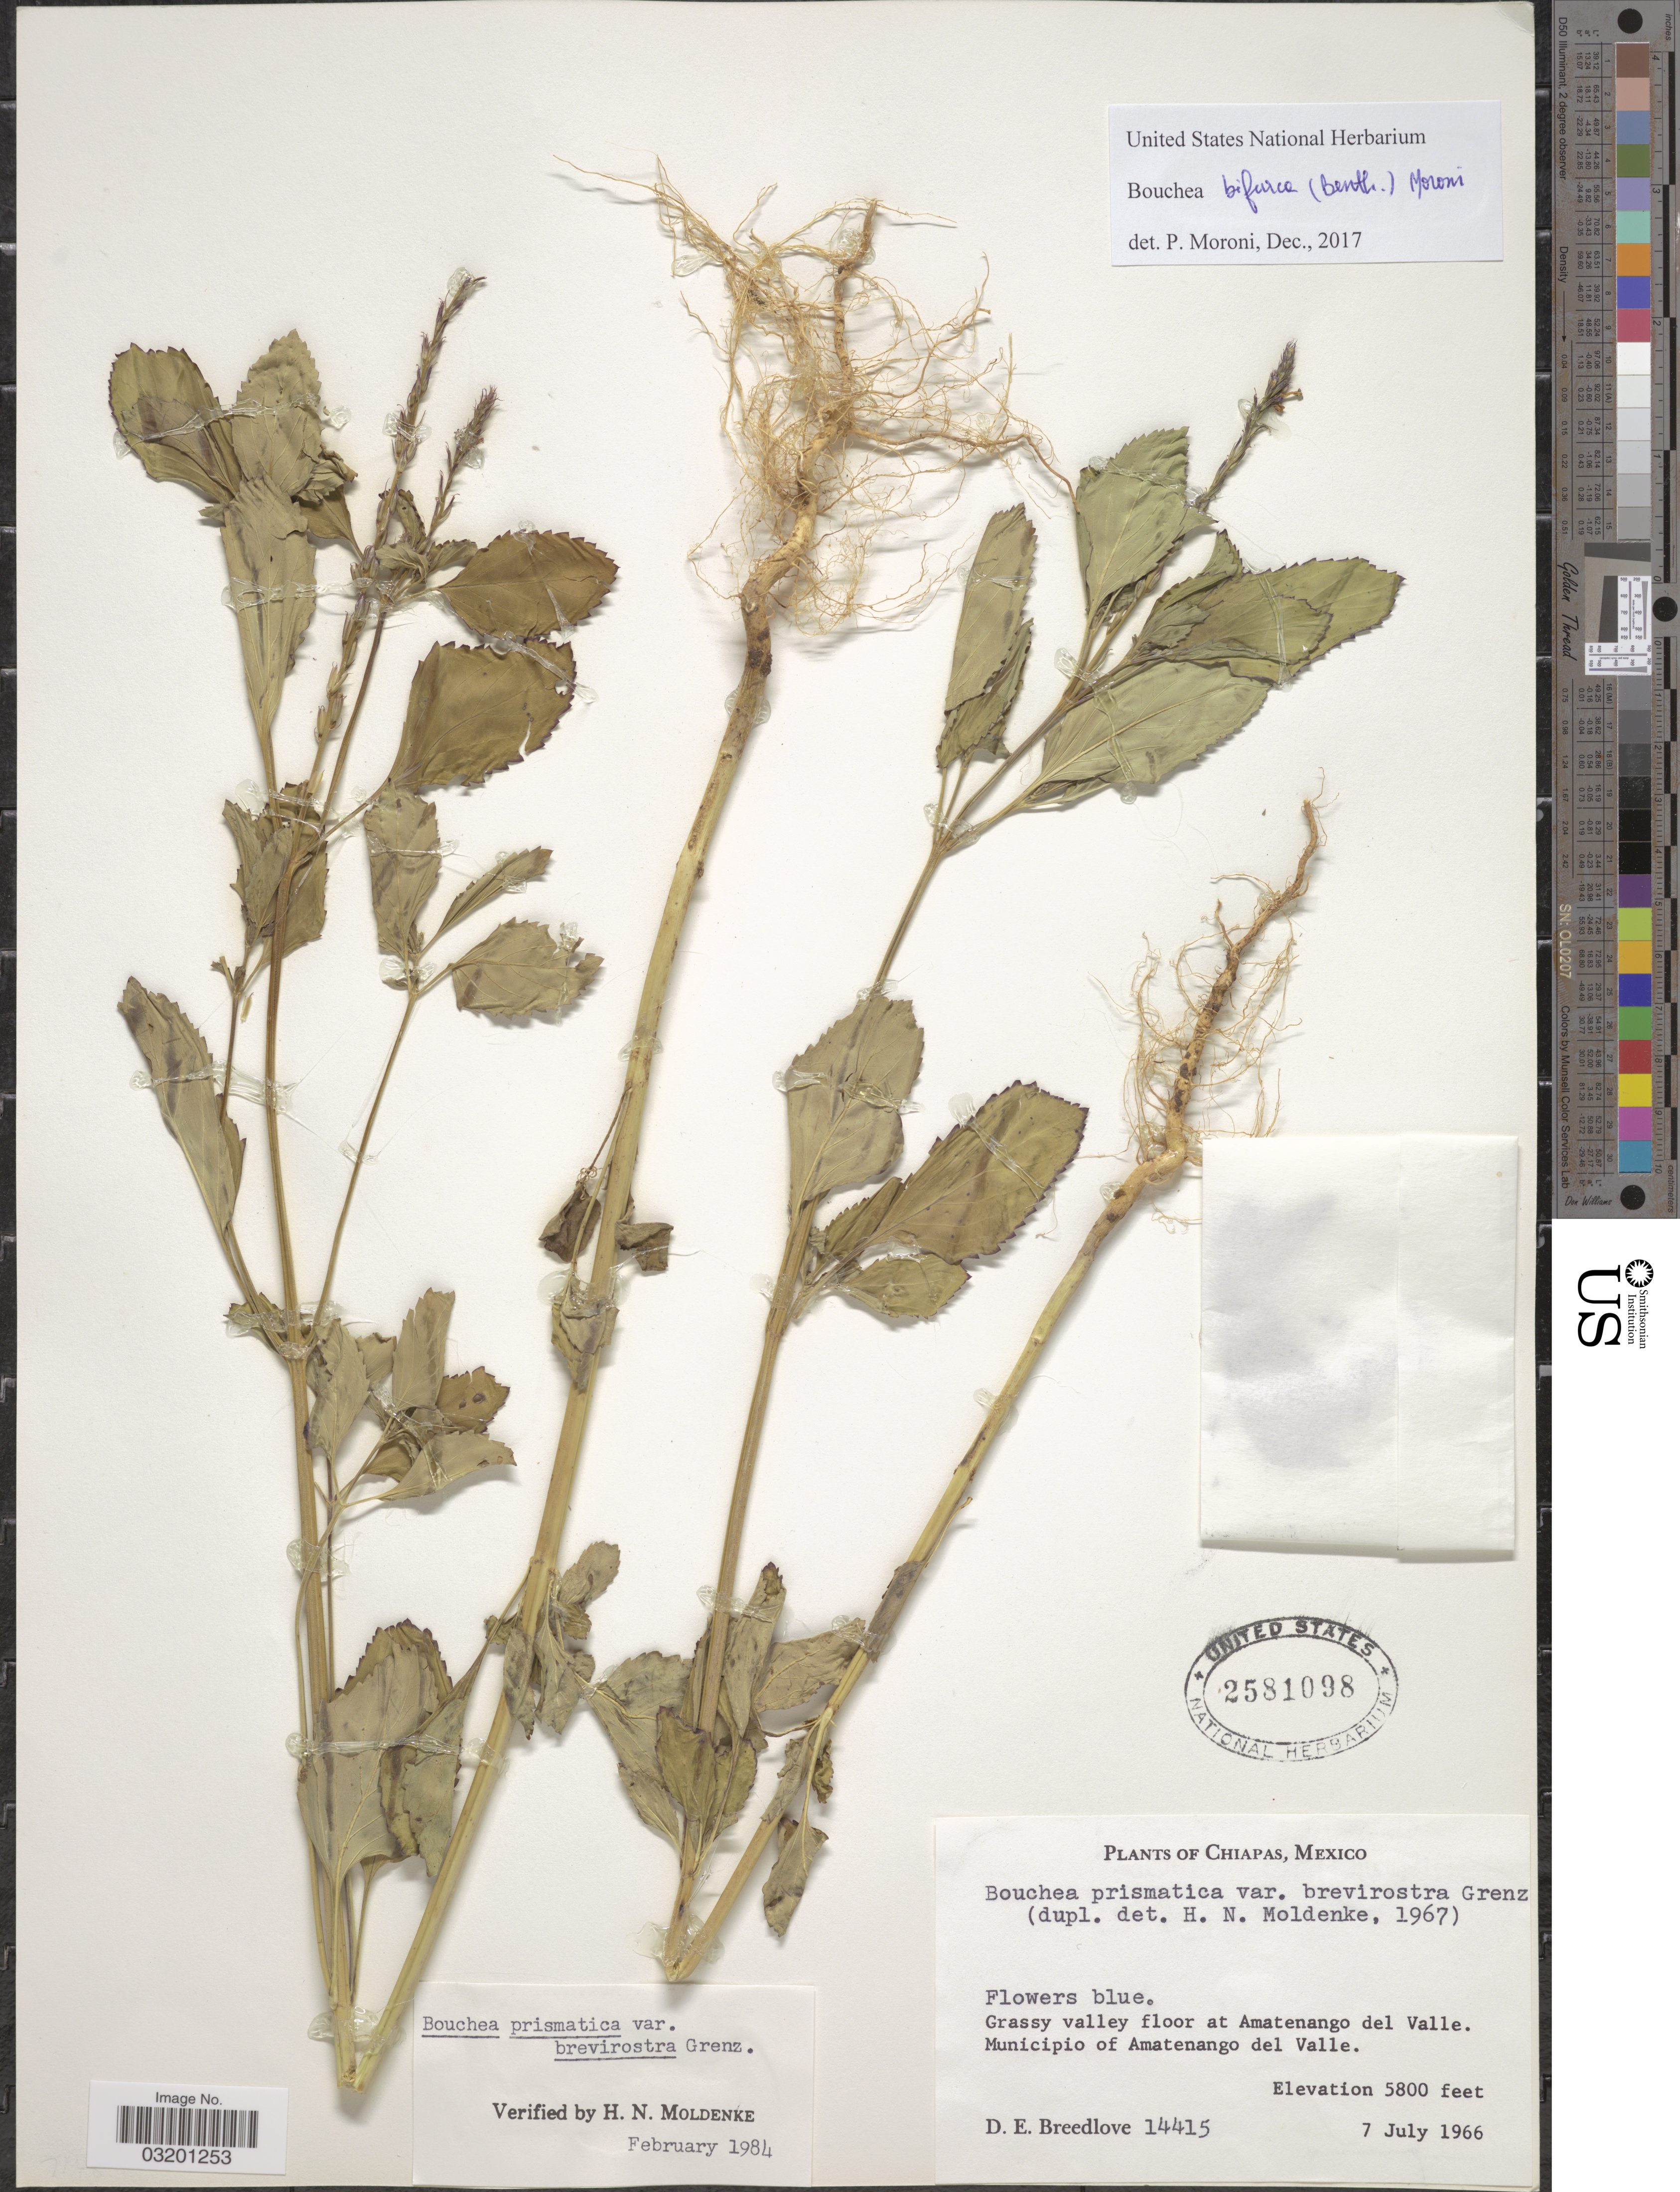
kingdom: Plantae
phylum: Tracheophyta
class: Magnoliopsida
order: Lamiales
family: Verbenaceae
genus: Bouchea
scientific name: Bouchea bifurca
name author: (Benth.) P. Moroni & N. O'Leary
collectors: D. E. Breedlove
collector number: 14415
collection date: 1966-07-07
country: Mexico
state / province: Chiapas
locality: Grassy valley floor at Amatenango del Valle. Municipio of Amatenango del Valle.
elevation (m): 1768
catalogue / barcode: US 2581098